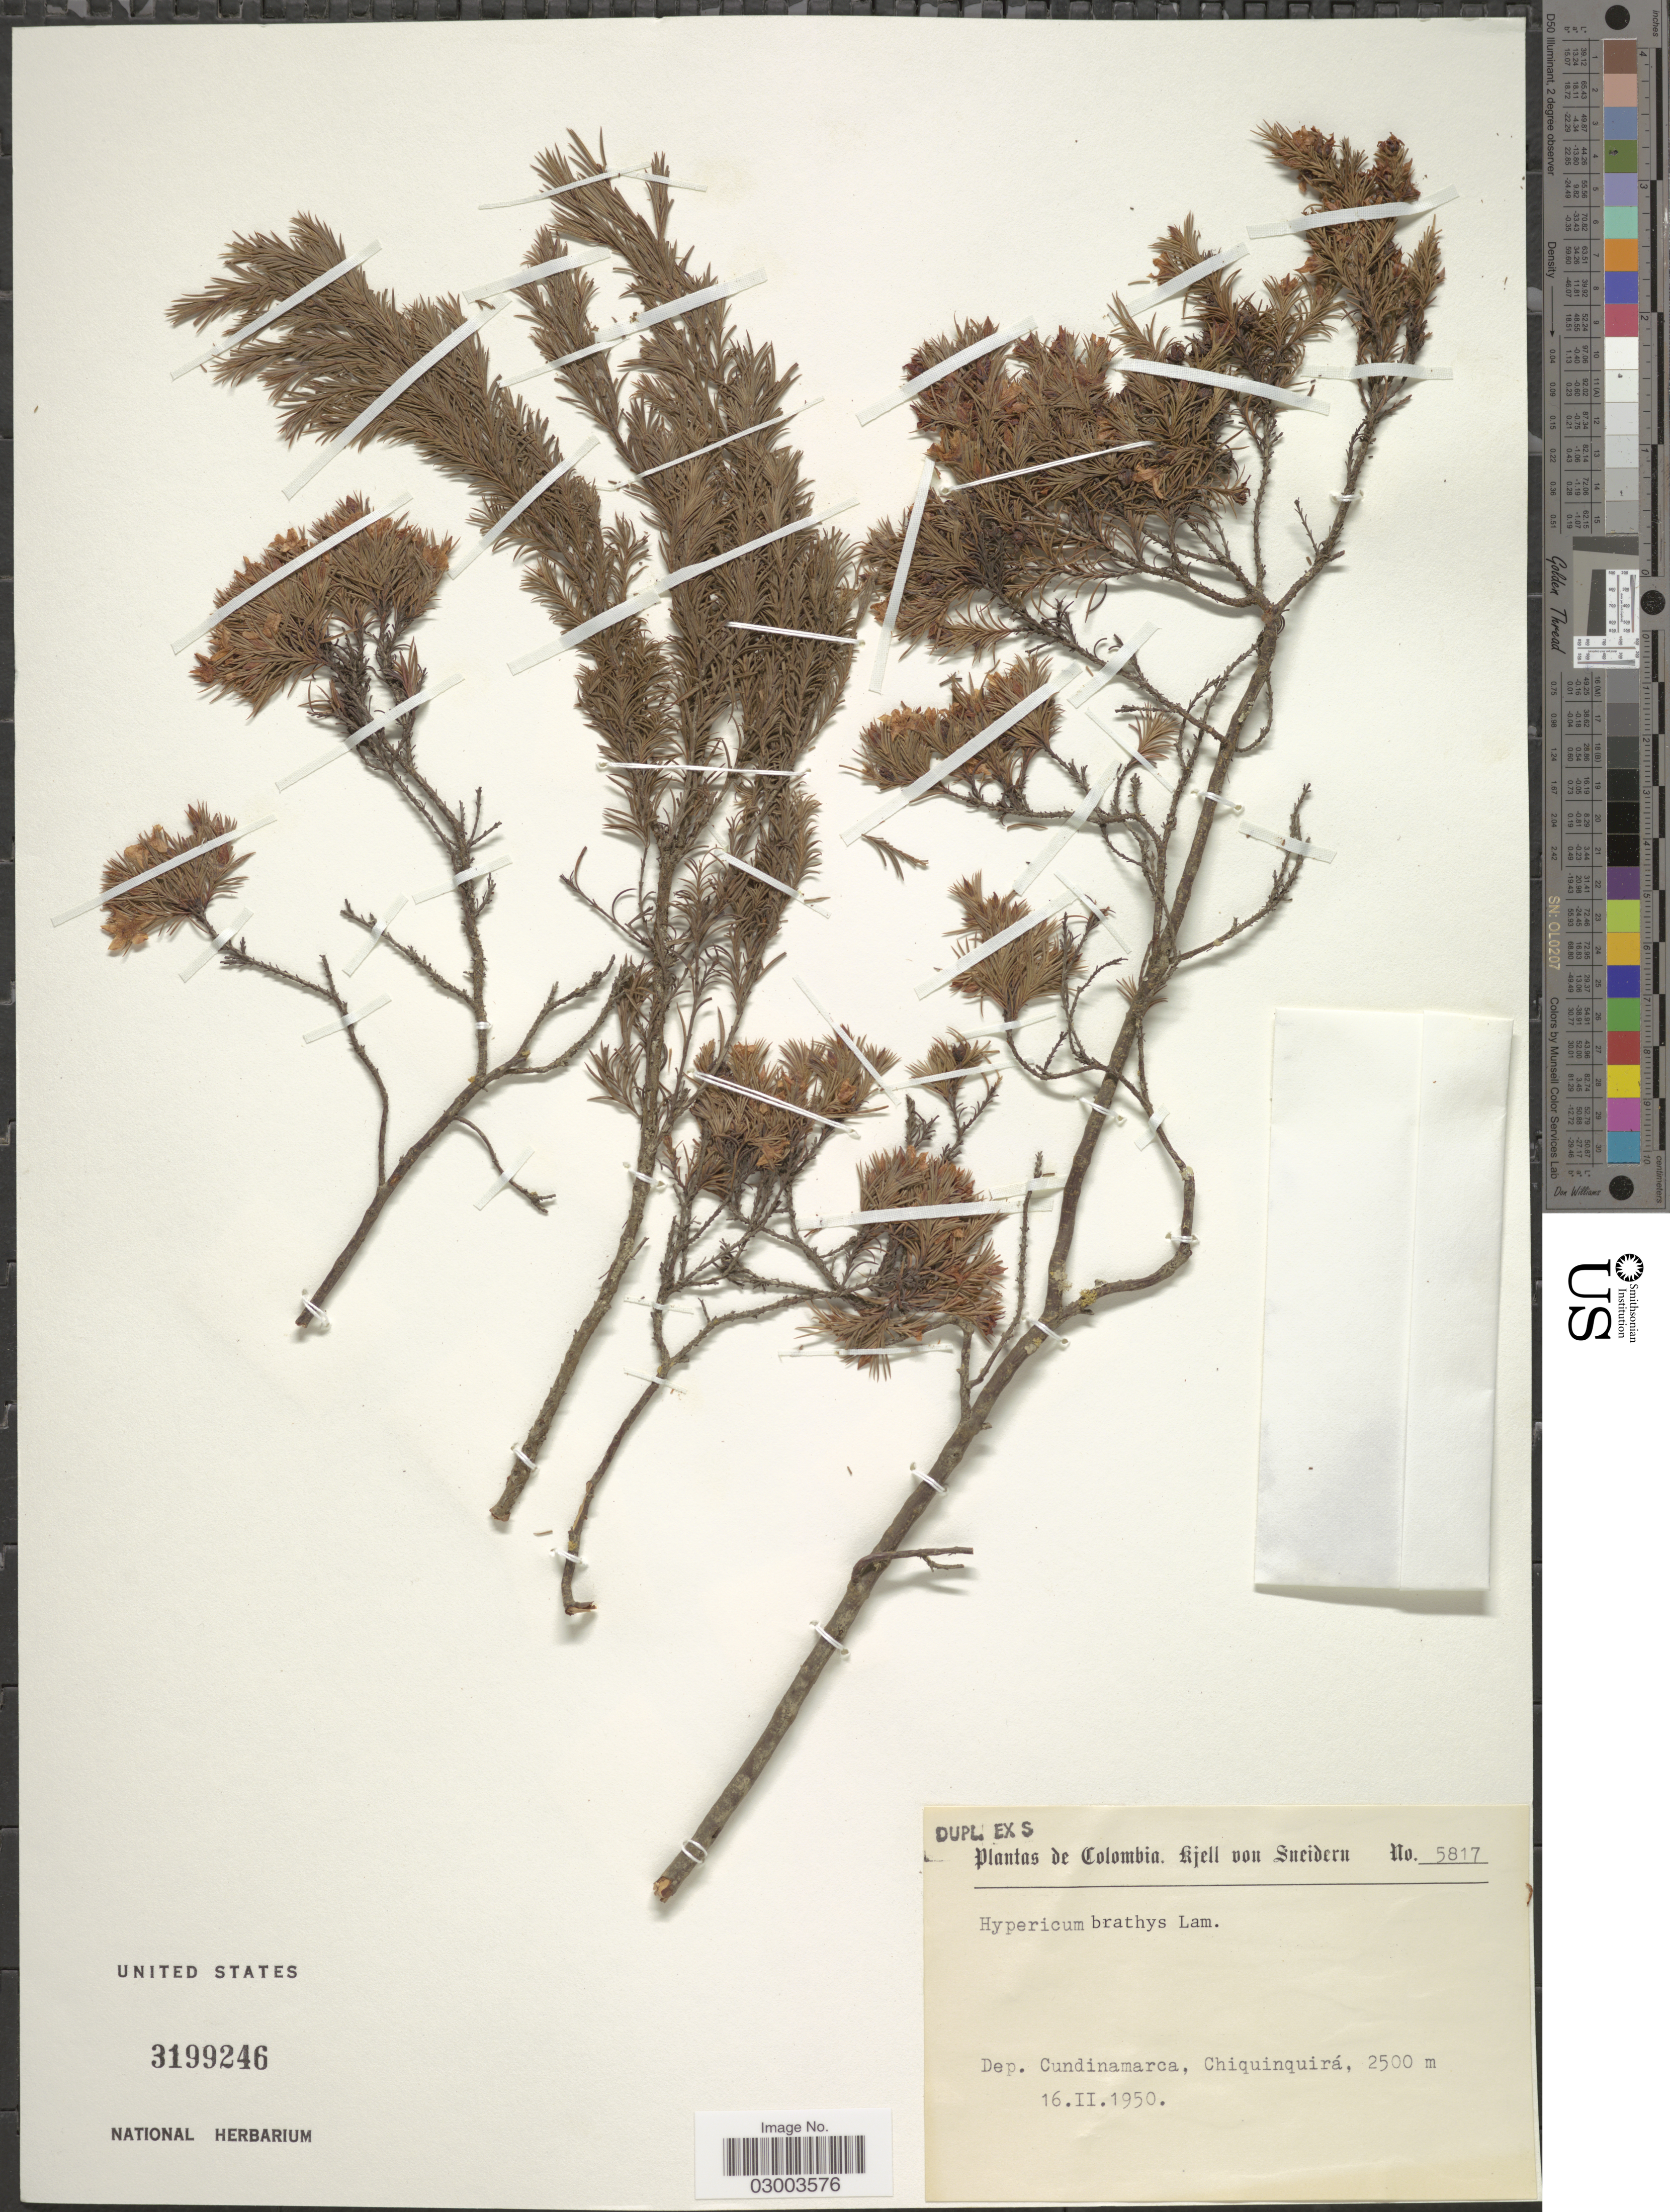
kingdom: Plantae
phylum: Tracheophyta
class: Magnoliopsida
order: Malpighiales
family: Hypericaceae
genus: Hypericum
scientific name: Hypericum juniperinum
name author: Kunth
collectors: K. von Sneidern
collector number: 5817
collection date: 1950-02-16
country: Colombia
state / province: Cundinamarca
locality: Dep. Cundinamarca, Chiquinquirá.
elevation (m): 2500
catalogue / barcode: US 3199246